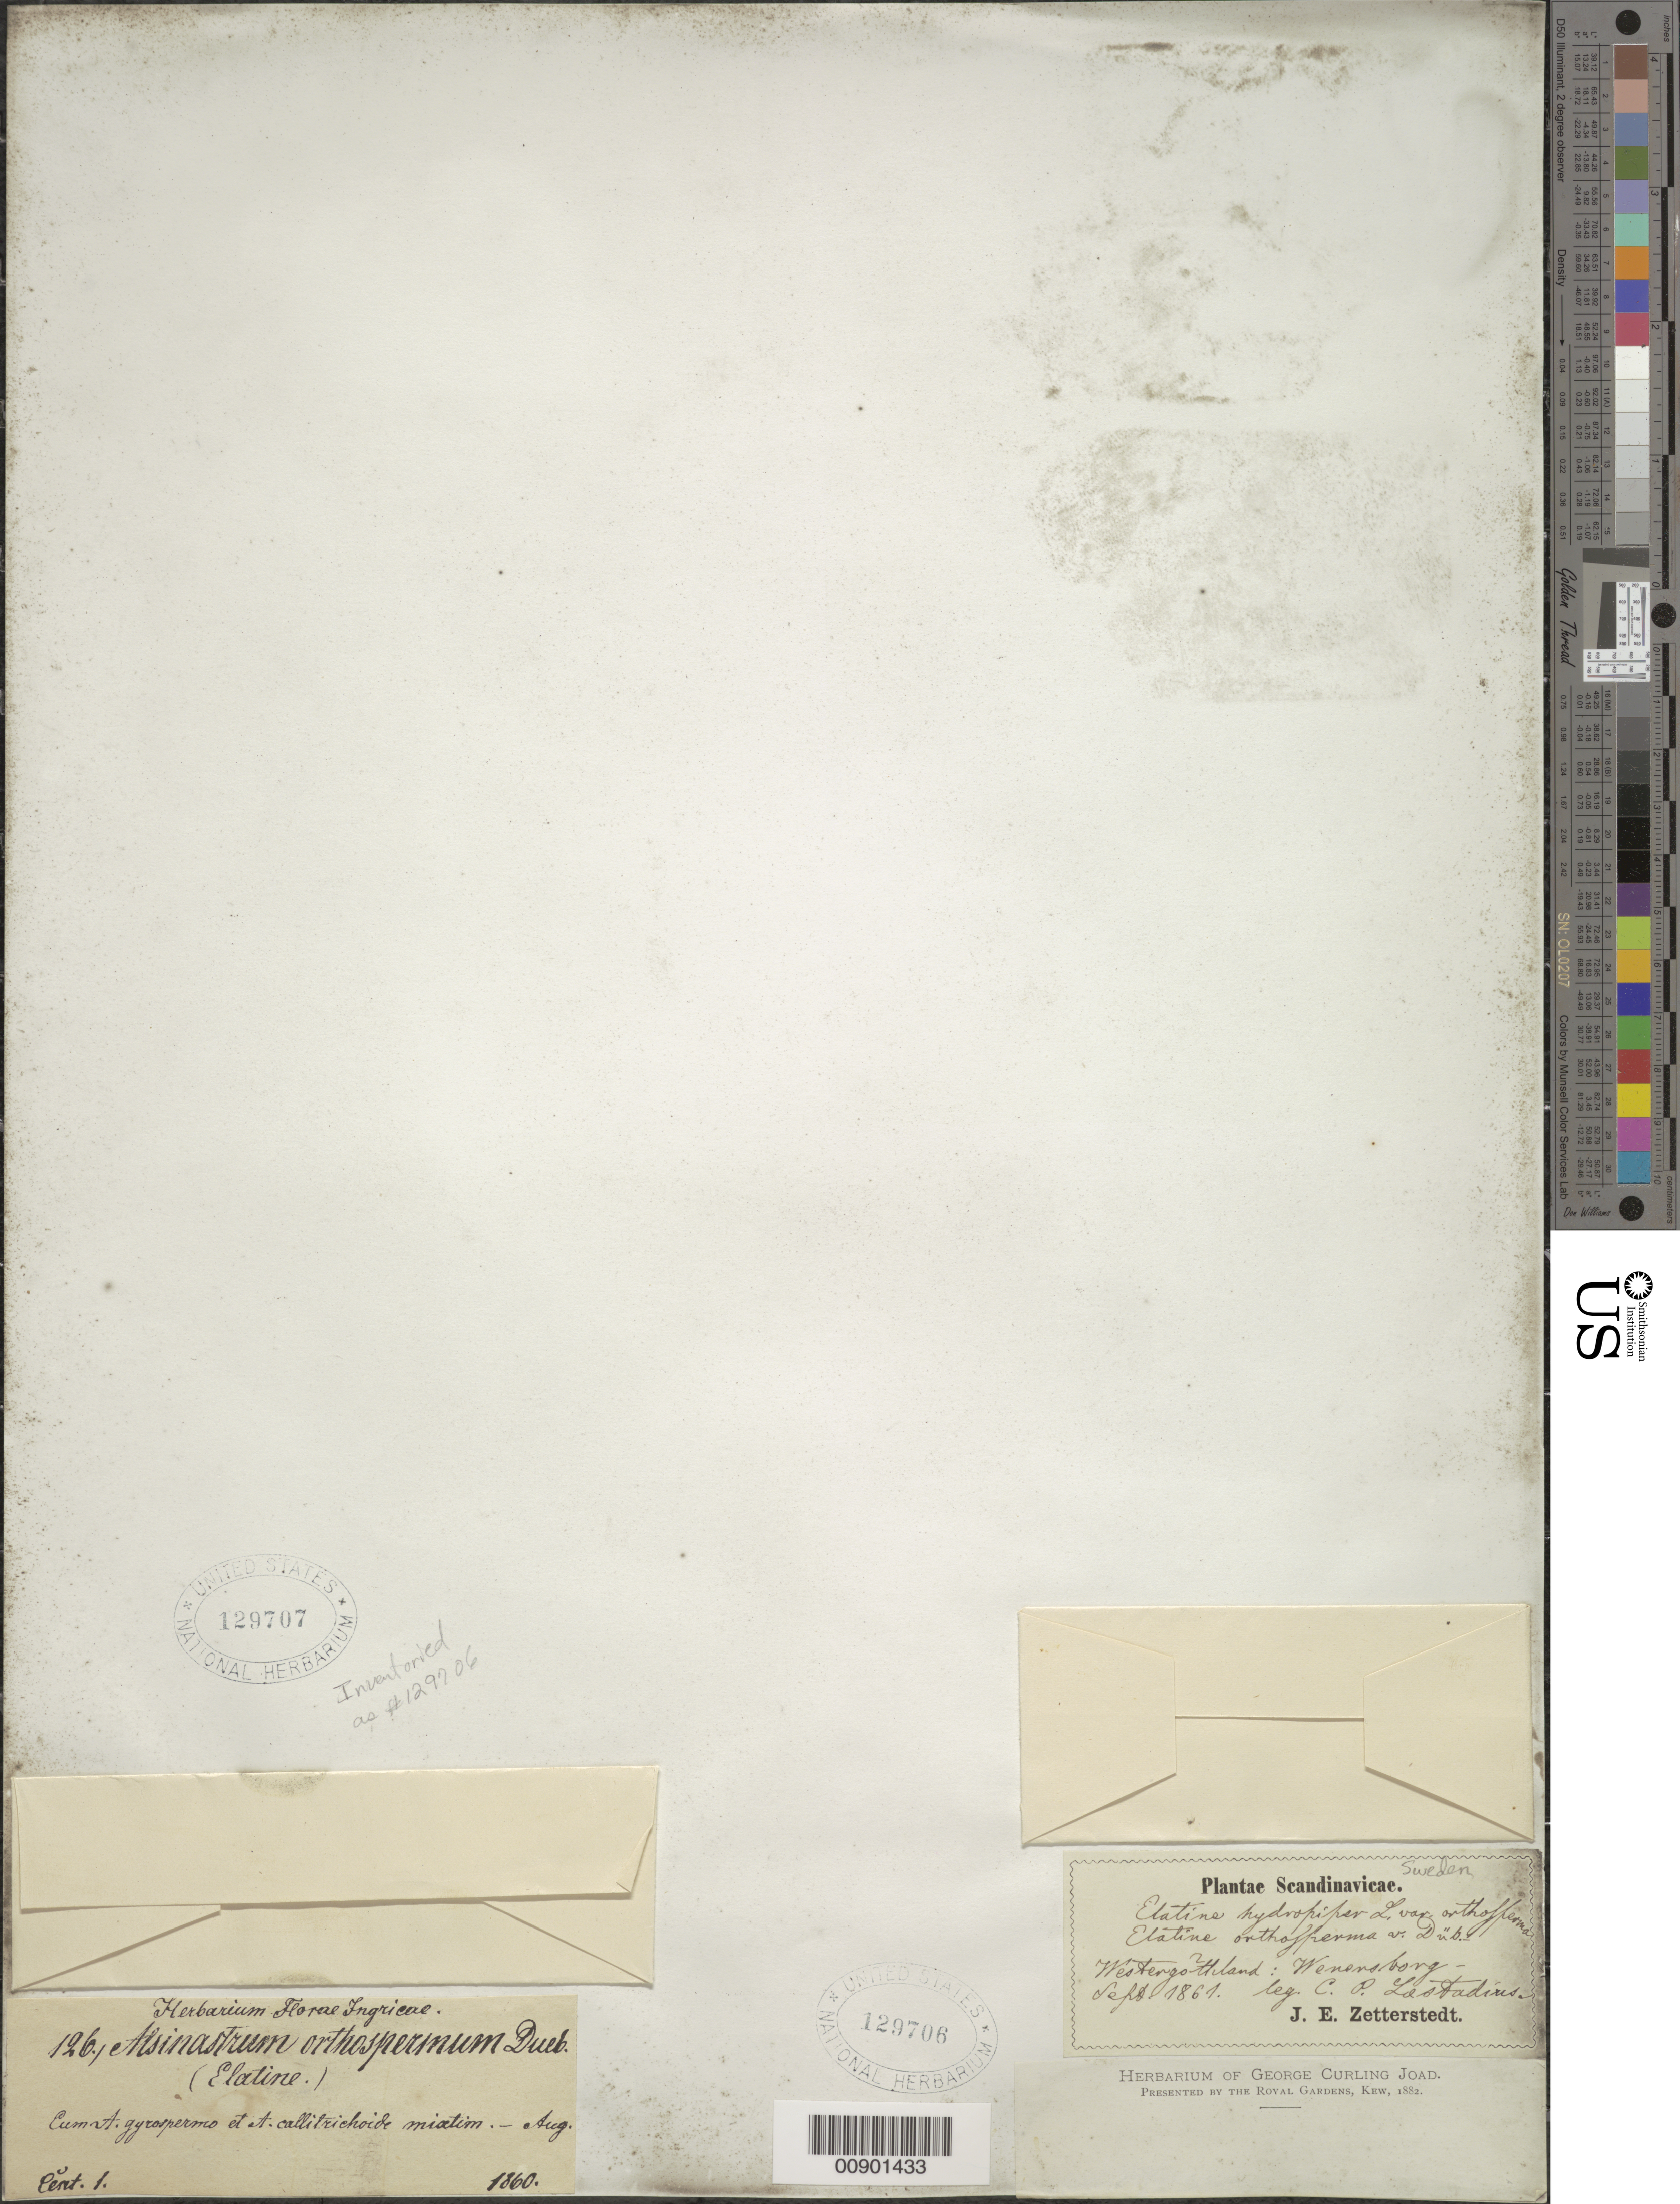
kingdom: Plantae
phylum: Tracheophyta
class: Magnoliopsida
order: Malpighiales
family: Elatinaceae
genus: Elatine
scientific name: Elatine hydropiper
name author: L.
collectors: C. Lostadius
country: Sweden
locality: Westergothland, Wenensborg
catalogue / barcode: US 129706